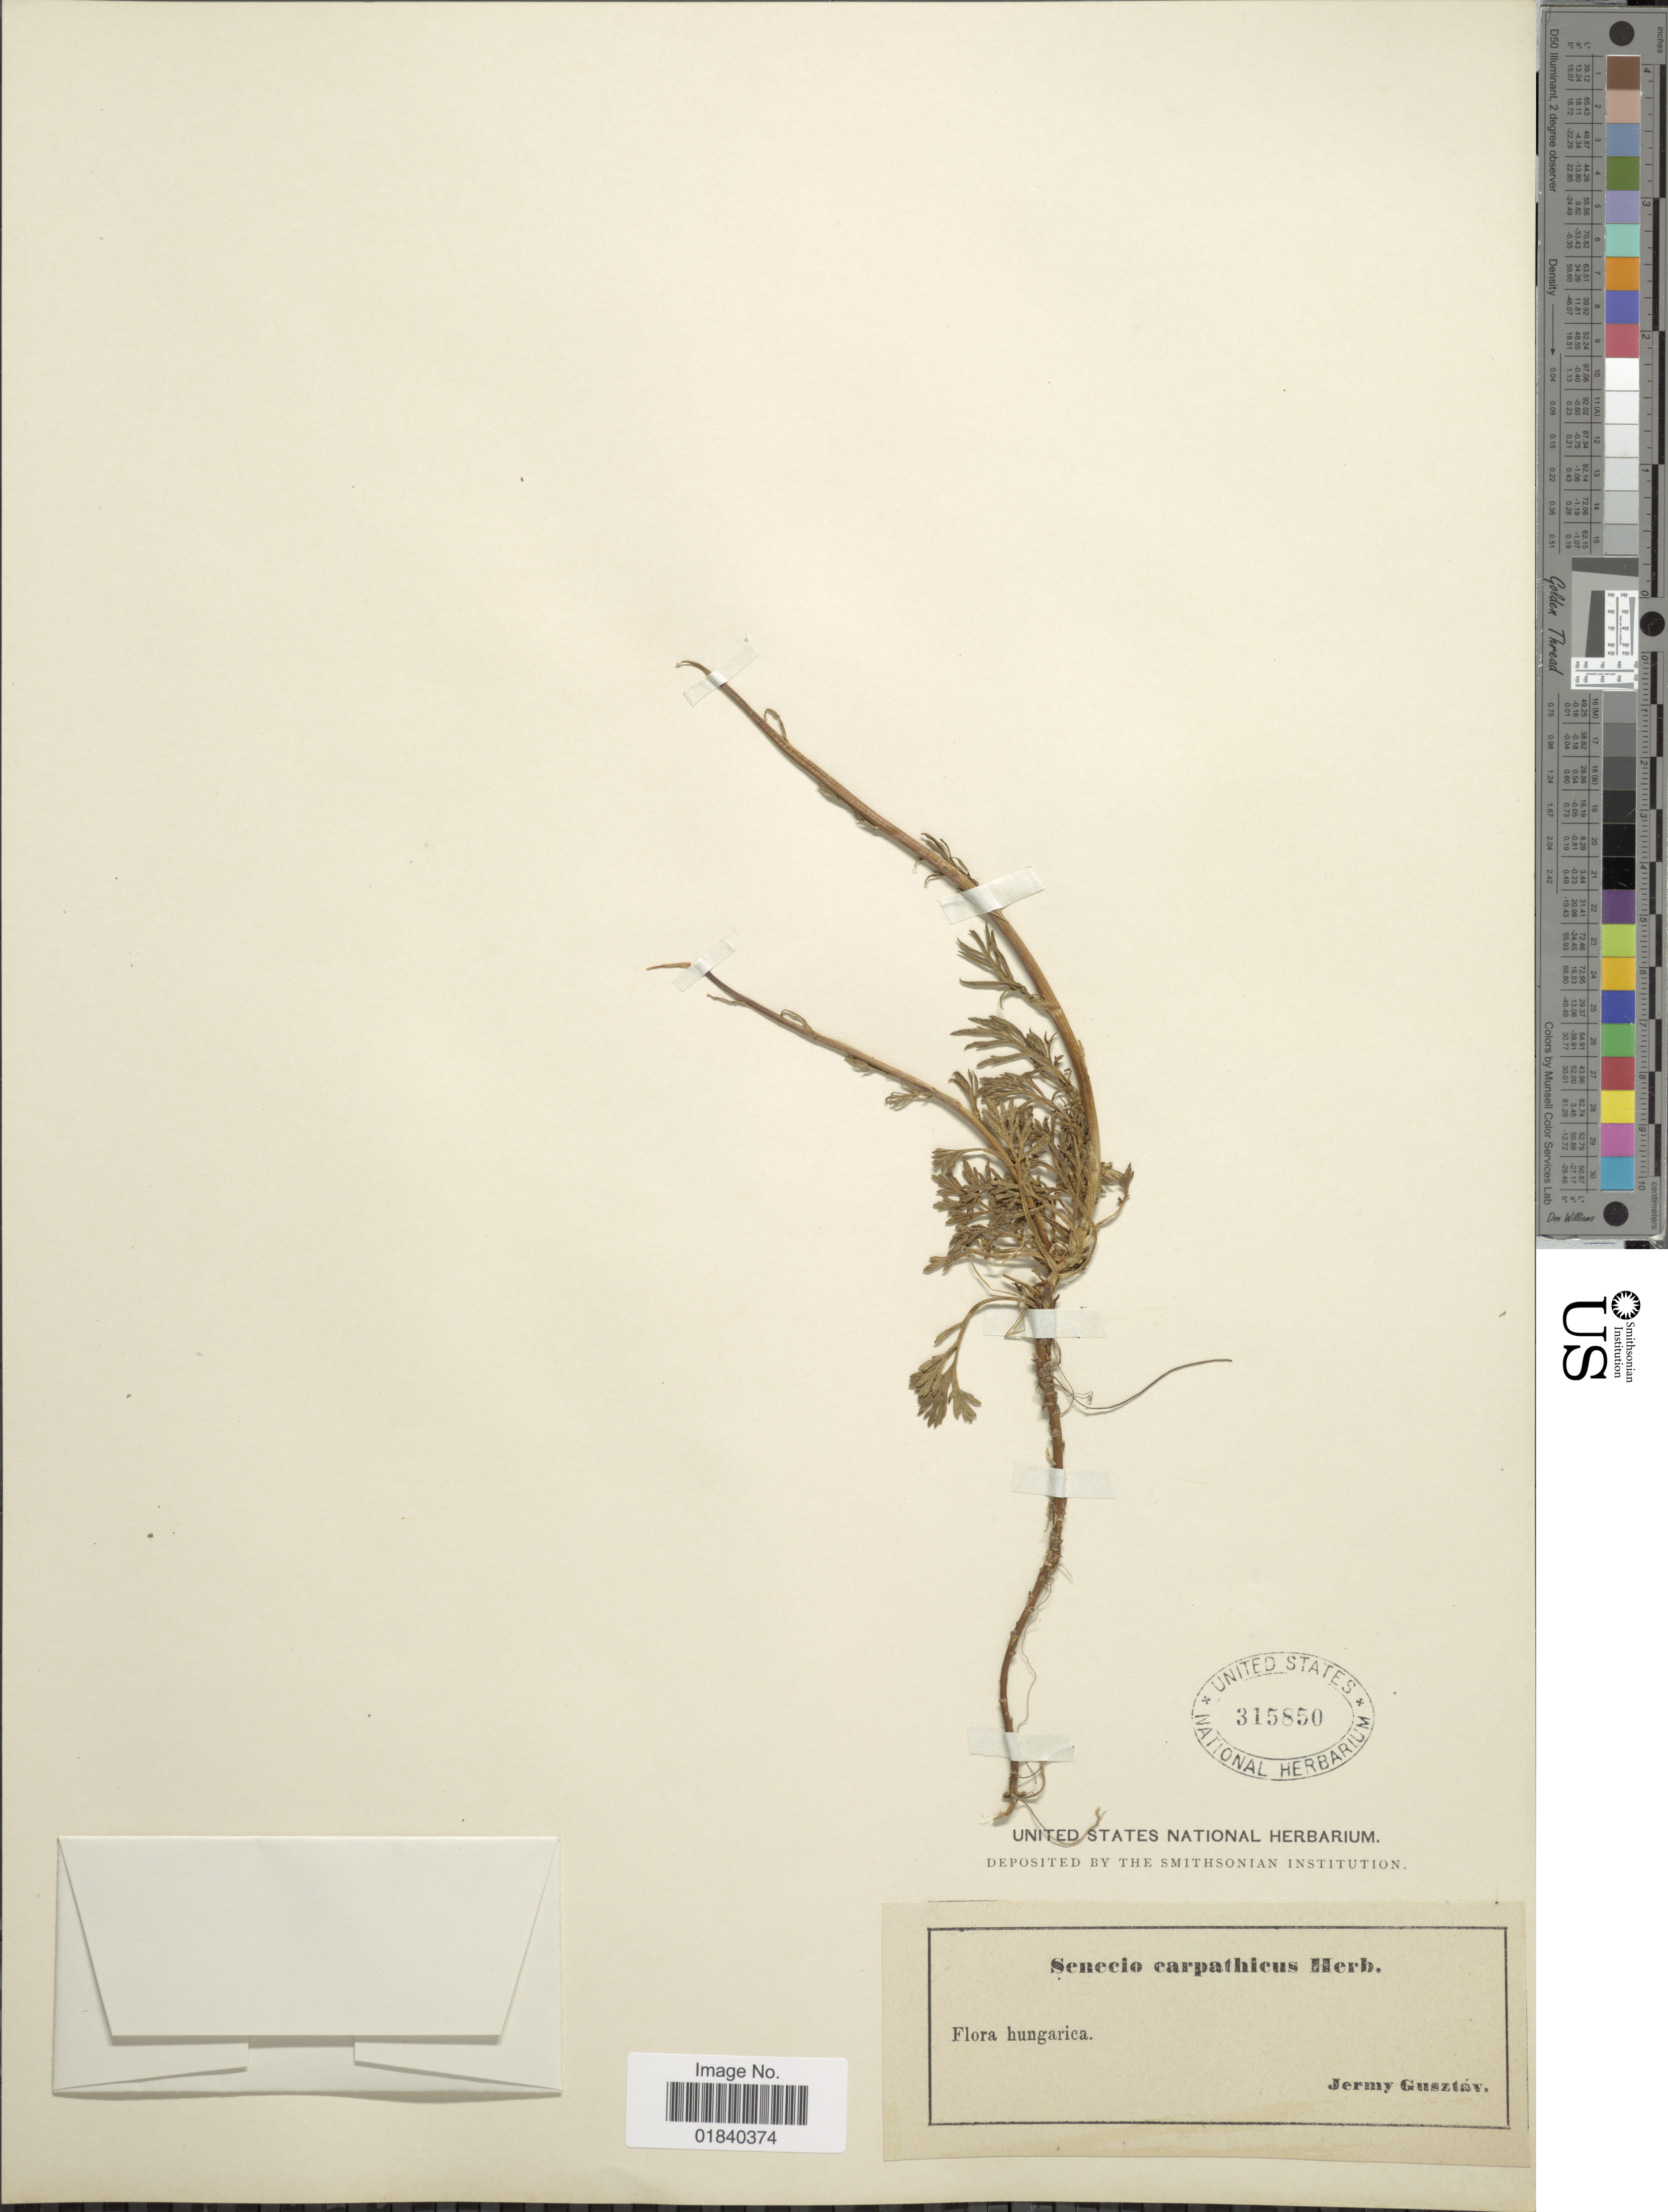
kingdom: Plantae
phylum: Tracheophyta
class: Magnoliopsida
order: Asterales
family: Asteraceae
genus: Jacobaea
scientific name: Jacobaea abrotanifolia subsp. carpathica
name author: (Herbich) B. Nord. & Greuter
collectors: G. Jermy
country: Hungary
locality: Hungarica.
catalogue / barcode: US 315850